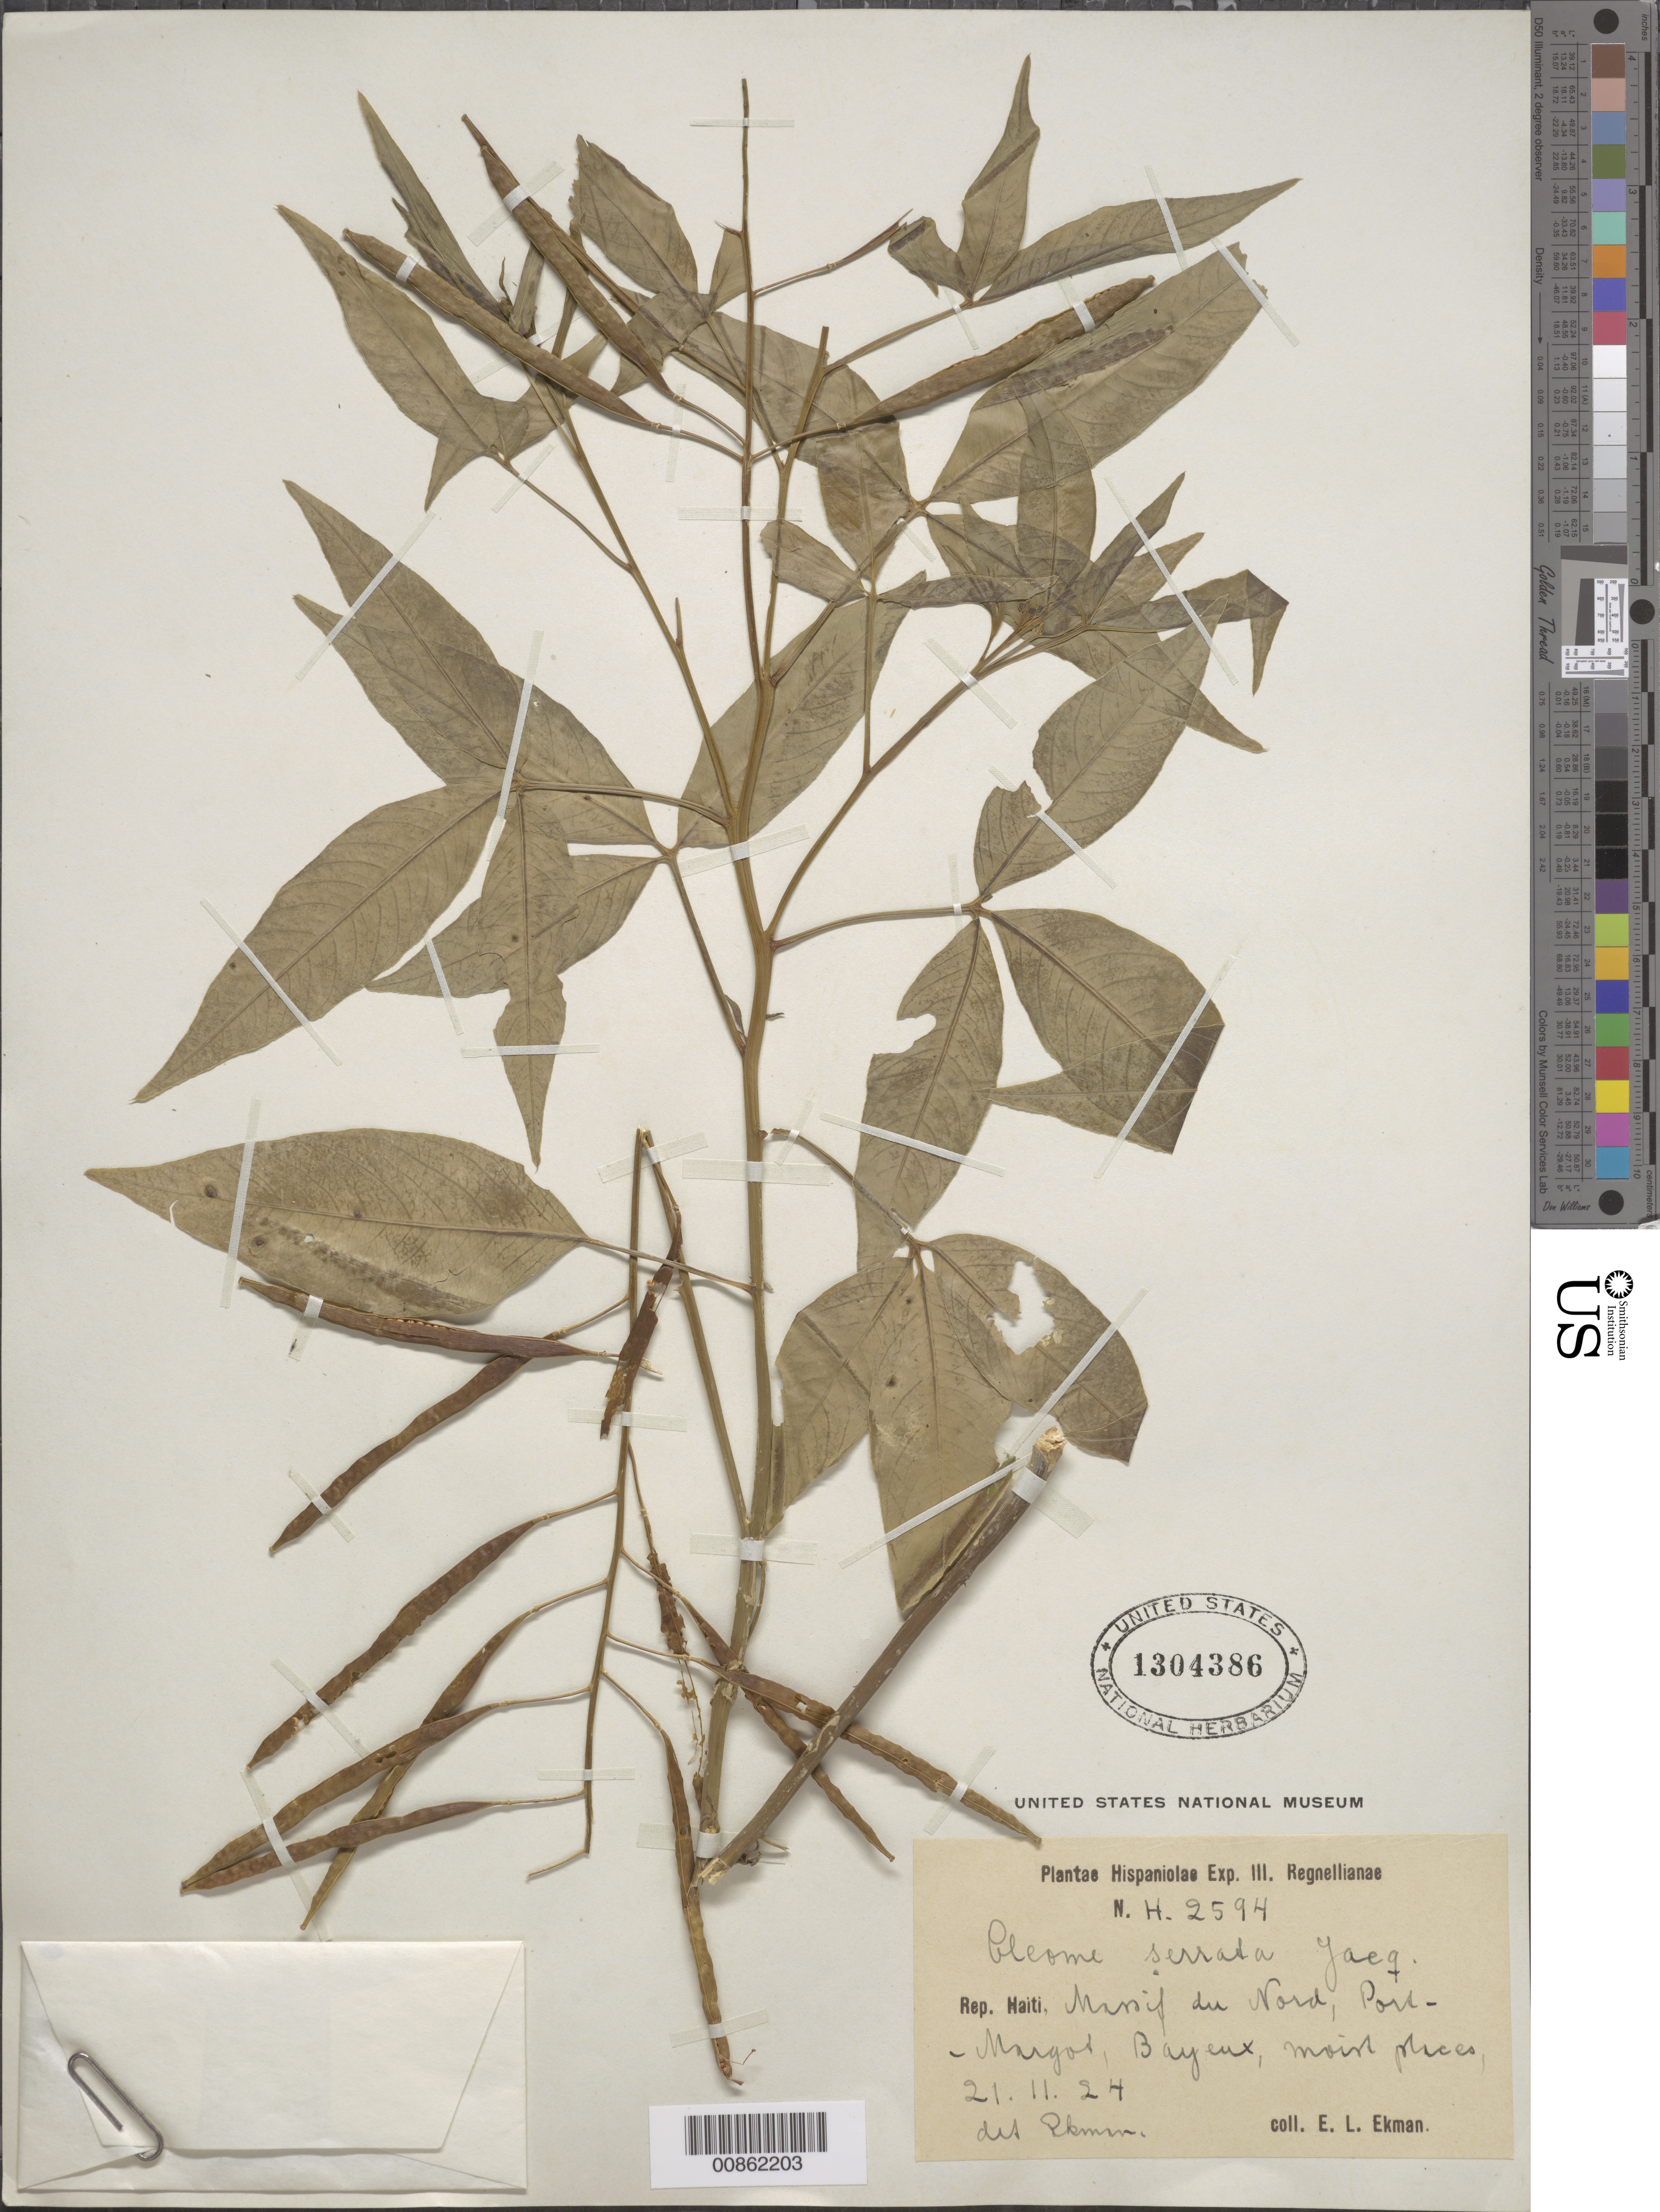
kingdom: Plantae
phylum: Tracheophyta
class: Magnoliopsida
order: Brassicales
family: Cleomaceae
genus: Cleoserrata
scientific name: Cleoserrata serrata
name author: (Jacq.) Iltis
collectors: E. L. Ekman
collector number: H 2594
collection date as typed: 21 Nov 1924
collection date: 1924-11-21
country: Haiti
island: Hispaniola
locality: Massif du Nord, Port-Margot, Bayeux.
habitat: Moist places.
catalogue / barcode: US 1304386